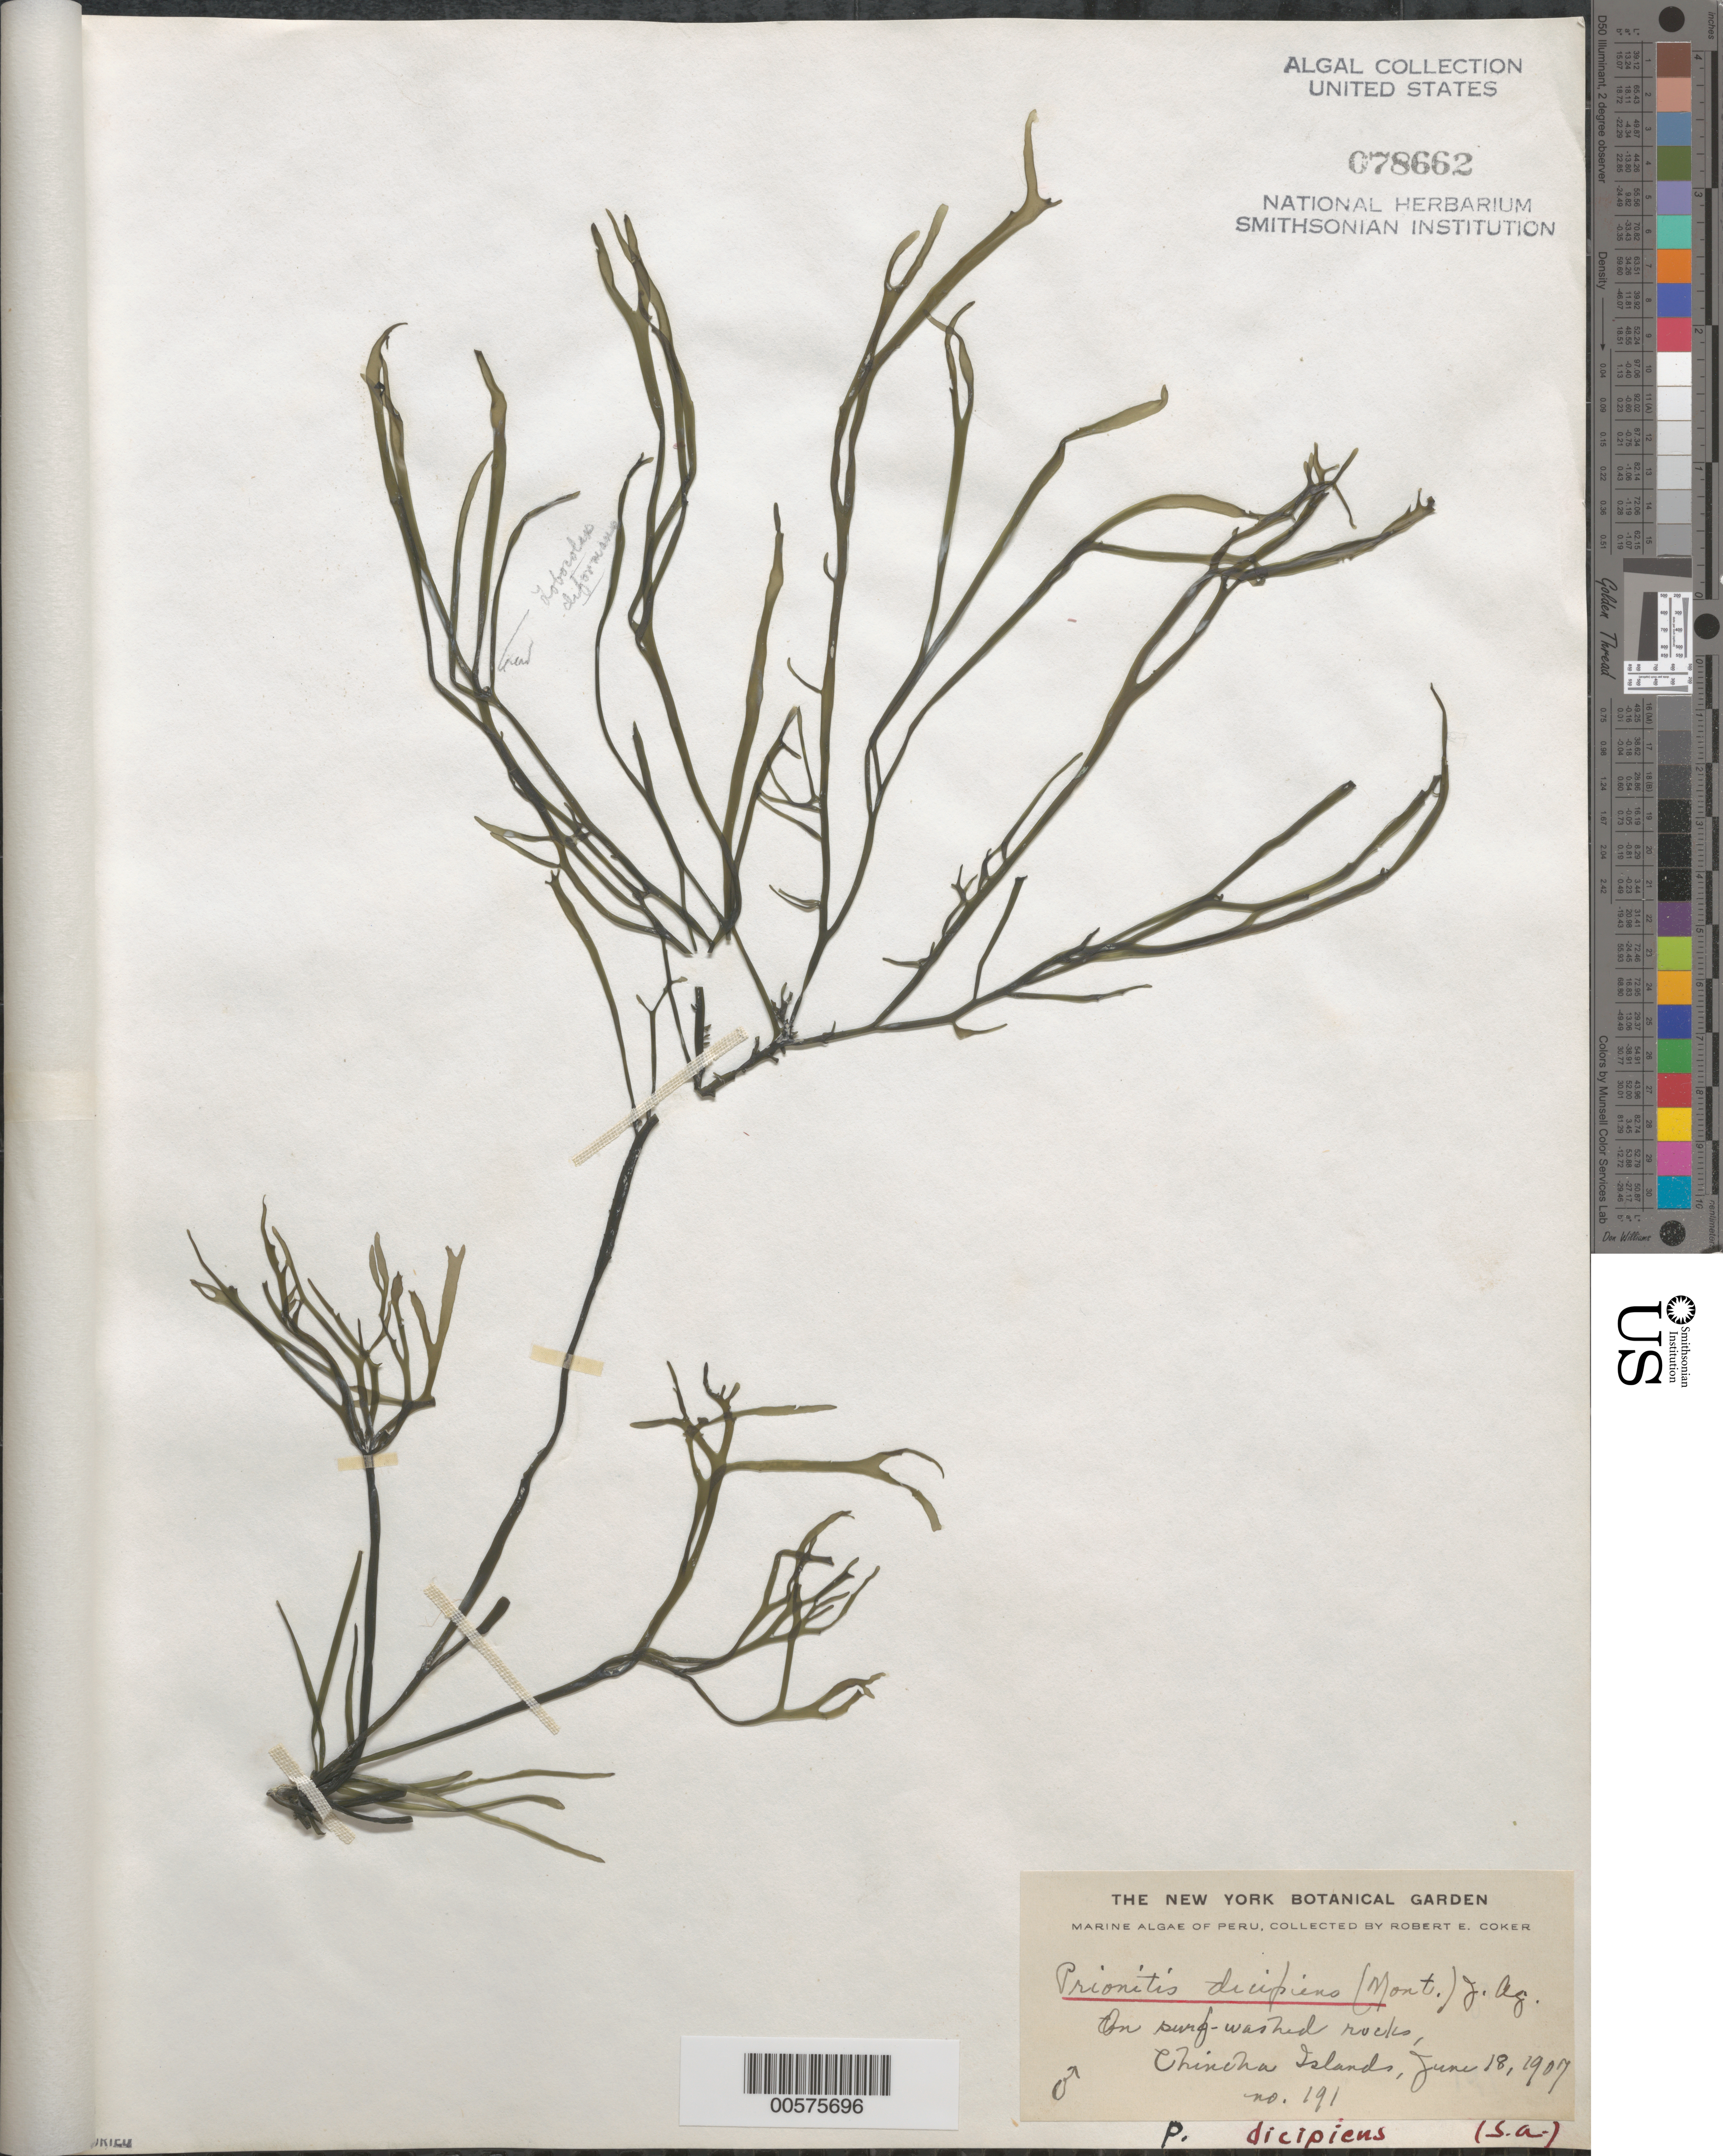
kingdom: Plantae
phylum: Rhodophyta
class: Florideophyceae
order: Halymeniales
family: Halymeniaceae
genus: Neorubra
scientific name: Neorubra decipiens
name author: (Montagne) M.S.Calderon et al.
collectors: R. Coker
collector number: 191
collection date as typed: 18 Jun 1907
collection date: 1907-06-18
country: Peru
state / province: Ica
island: Islas de Chincha (Chincha Islands)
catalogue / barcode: US 78662